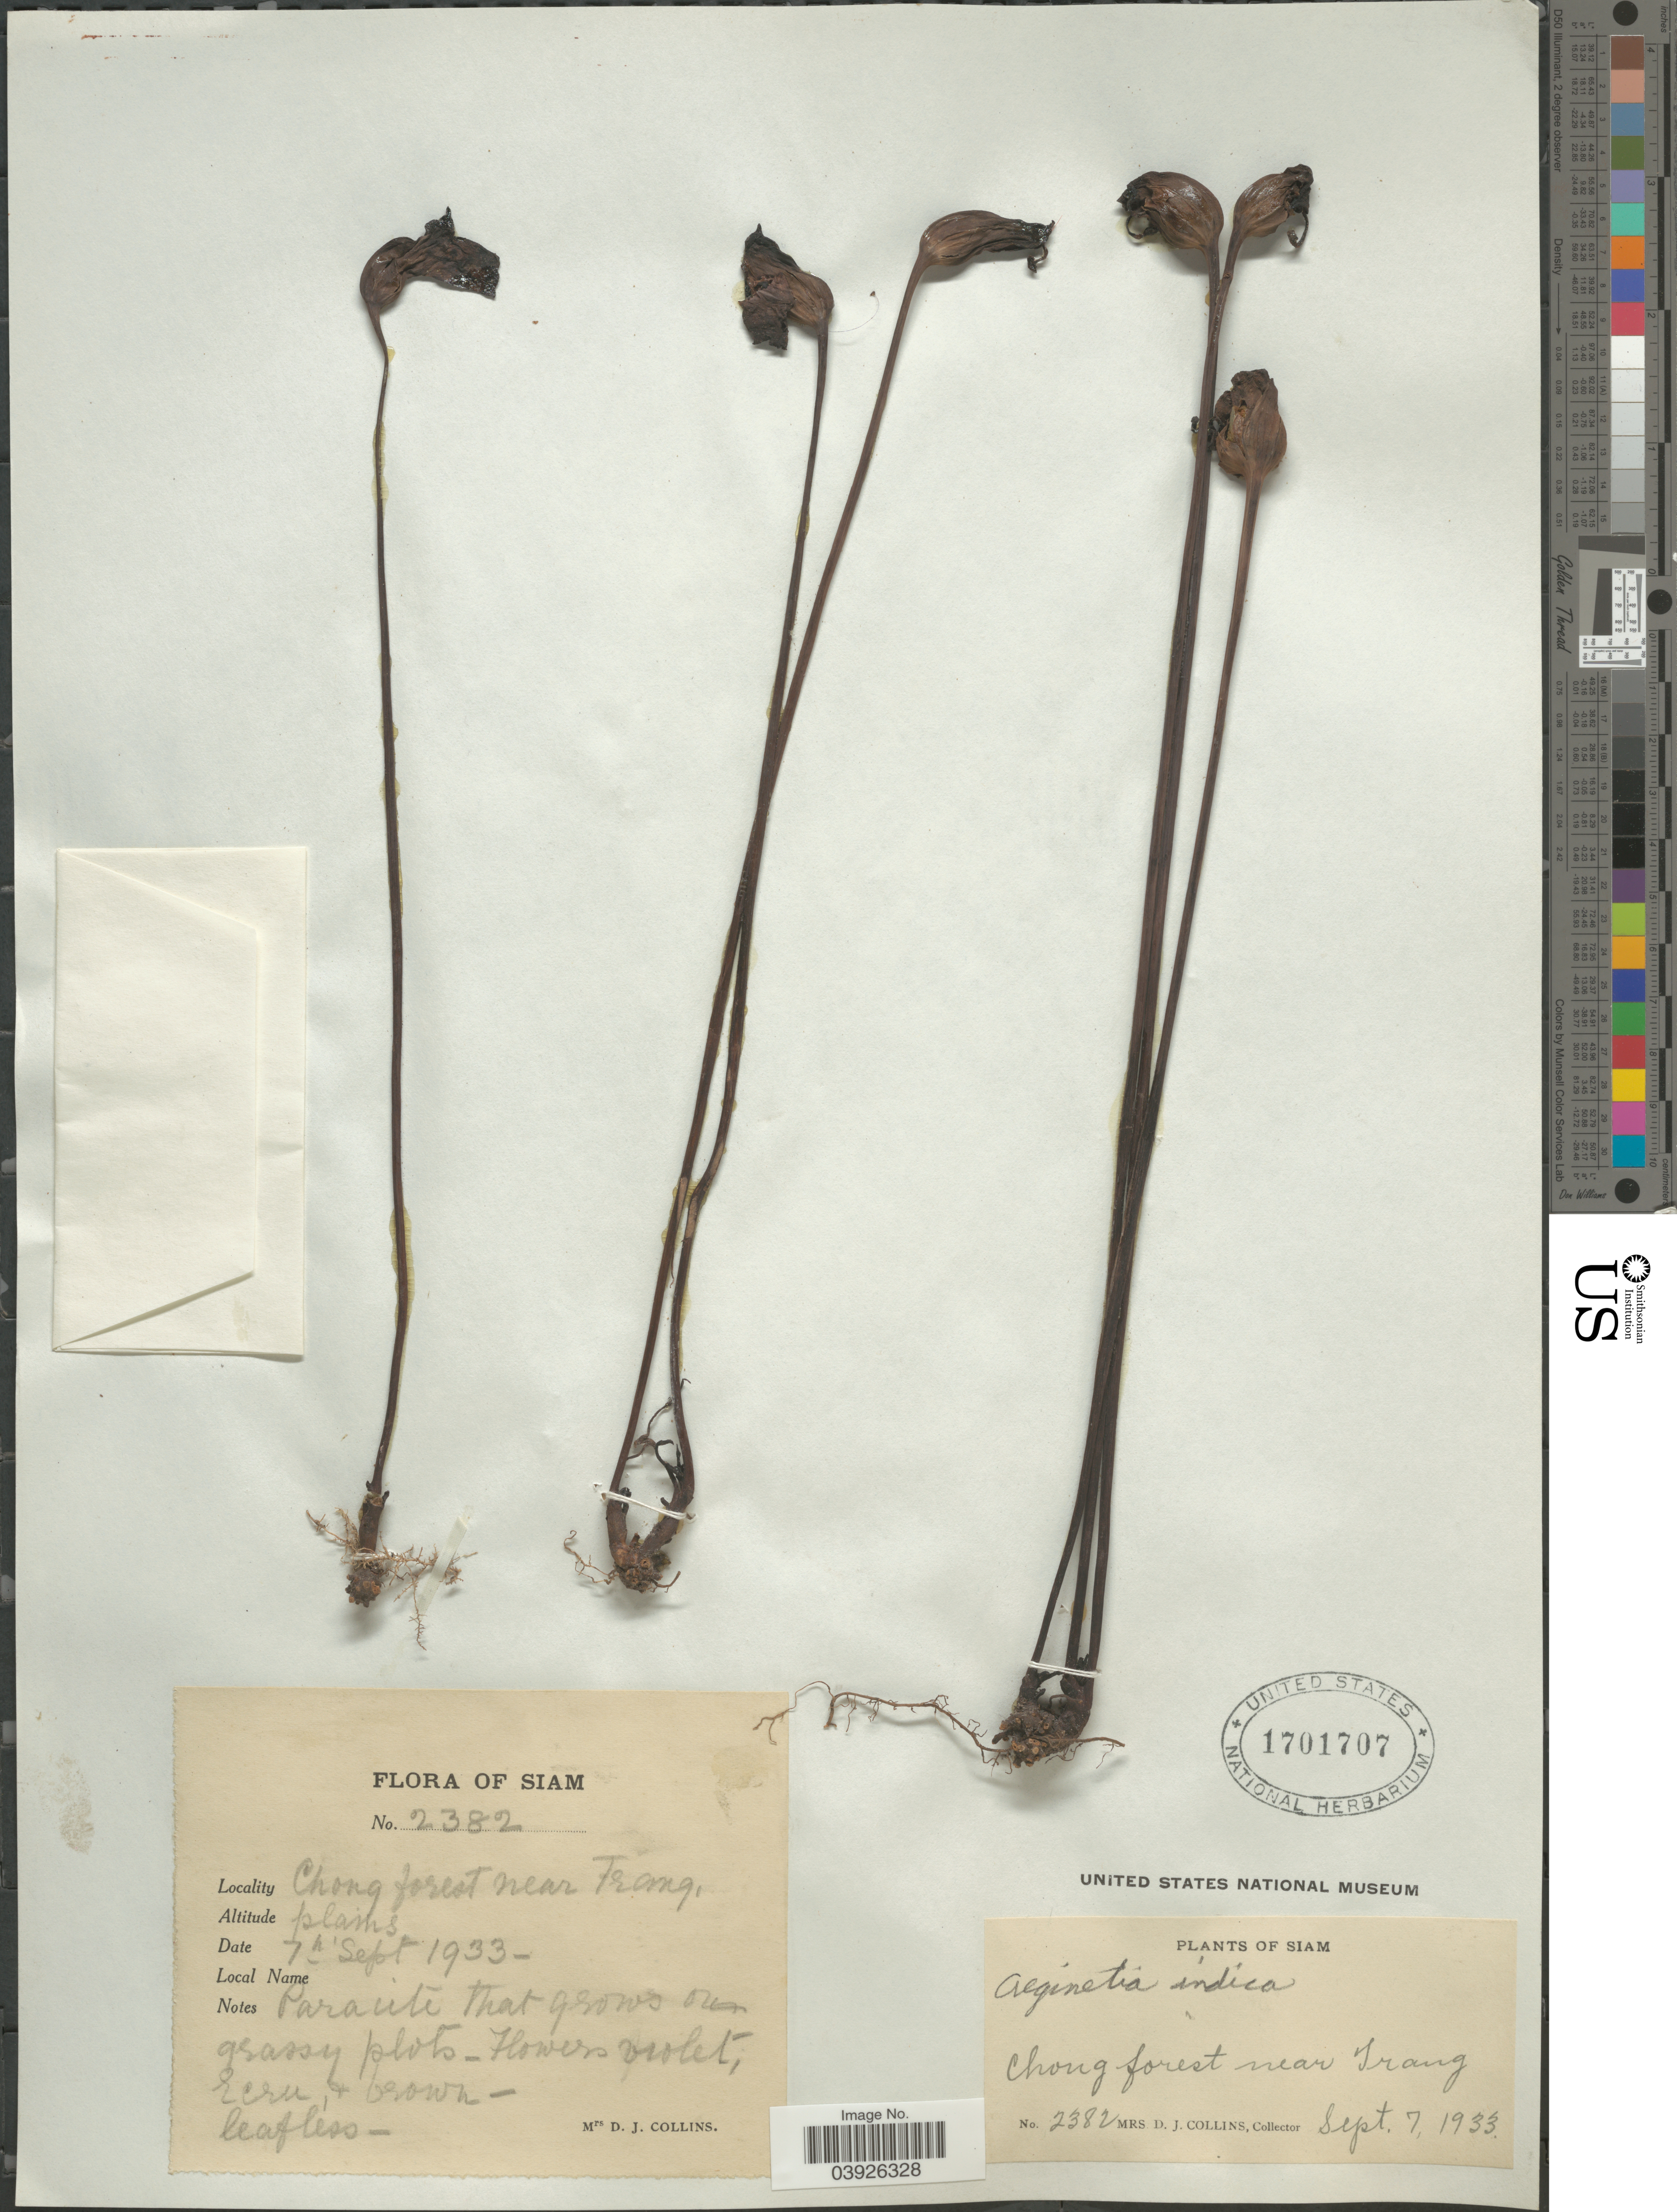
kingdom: Plantae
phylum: Tracheophyta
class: Magnoliopsida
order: Lamiales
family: Orobanchaceae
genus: Aeginetia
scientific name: Aeginetia indica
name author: L.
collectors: Mrs. D. J. Collins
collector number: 2382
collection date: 1933-09-07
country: Thailand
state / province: Trang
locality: Siam. Chong forest near Trang.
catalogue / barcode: US 1701707